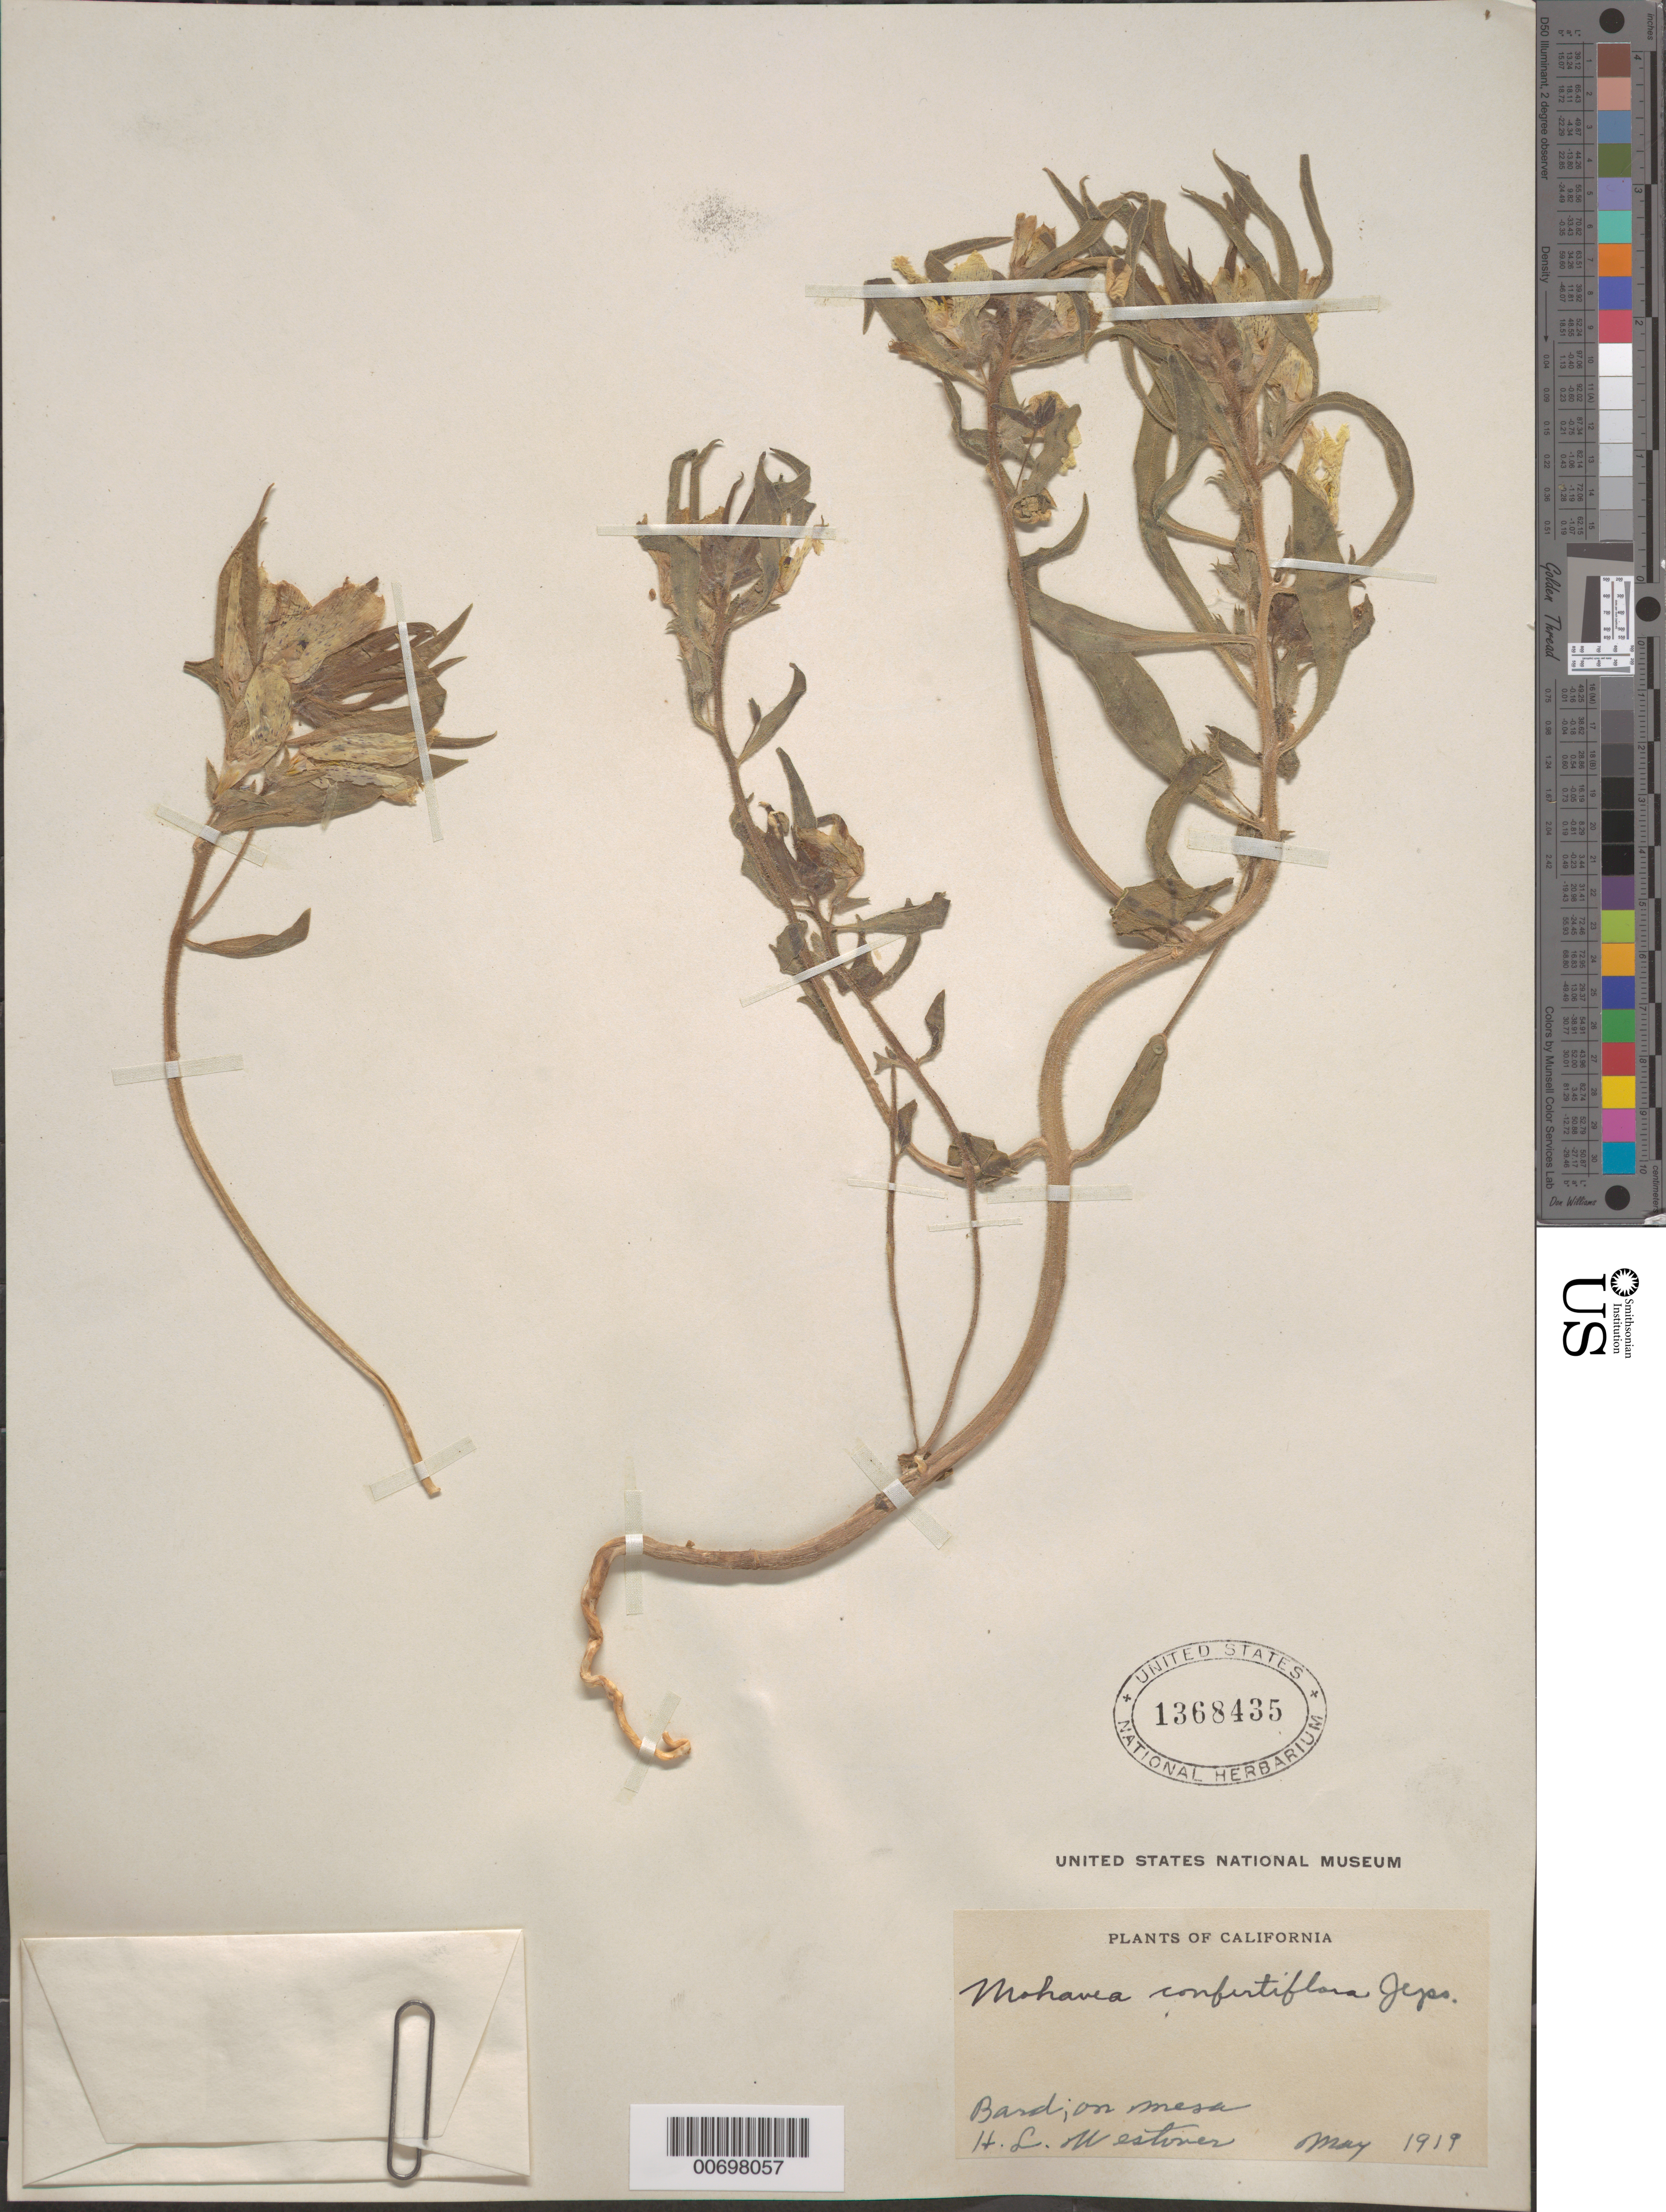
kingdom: Plantae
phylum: Tracheophyta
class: Magnoliopsida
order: Lamiales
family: Plantaginaceae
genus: Mohavea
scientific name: Mohavea confertiflora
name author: (A. DC.) A. Heller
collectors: H. Westover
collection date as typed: May 1919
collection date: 1919-05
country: United States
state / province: California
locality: Bard; on mesa.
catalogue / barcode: US 1368435